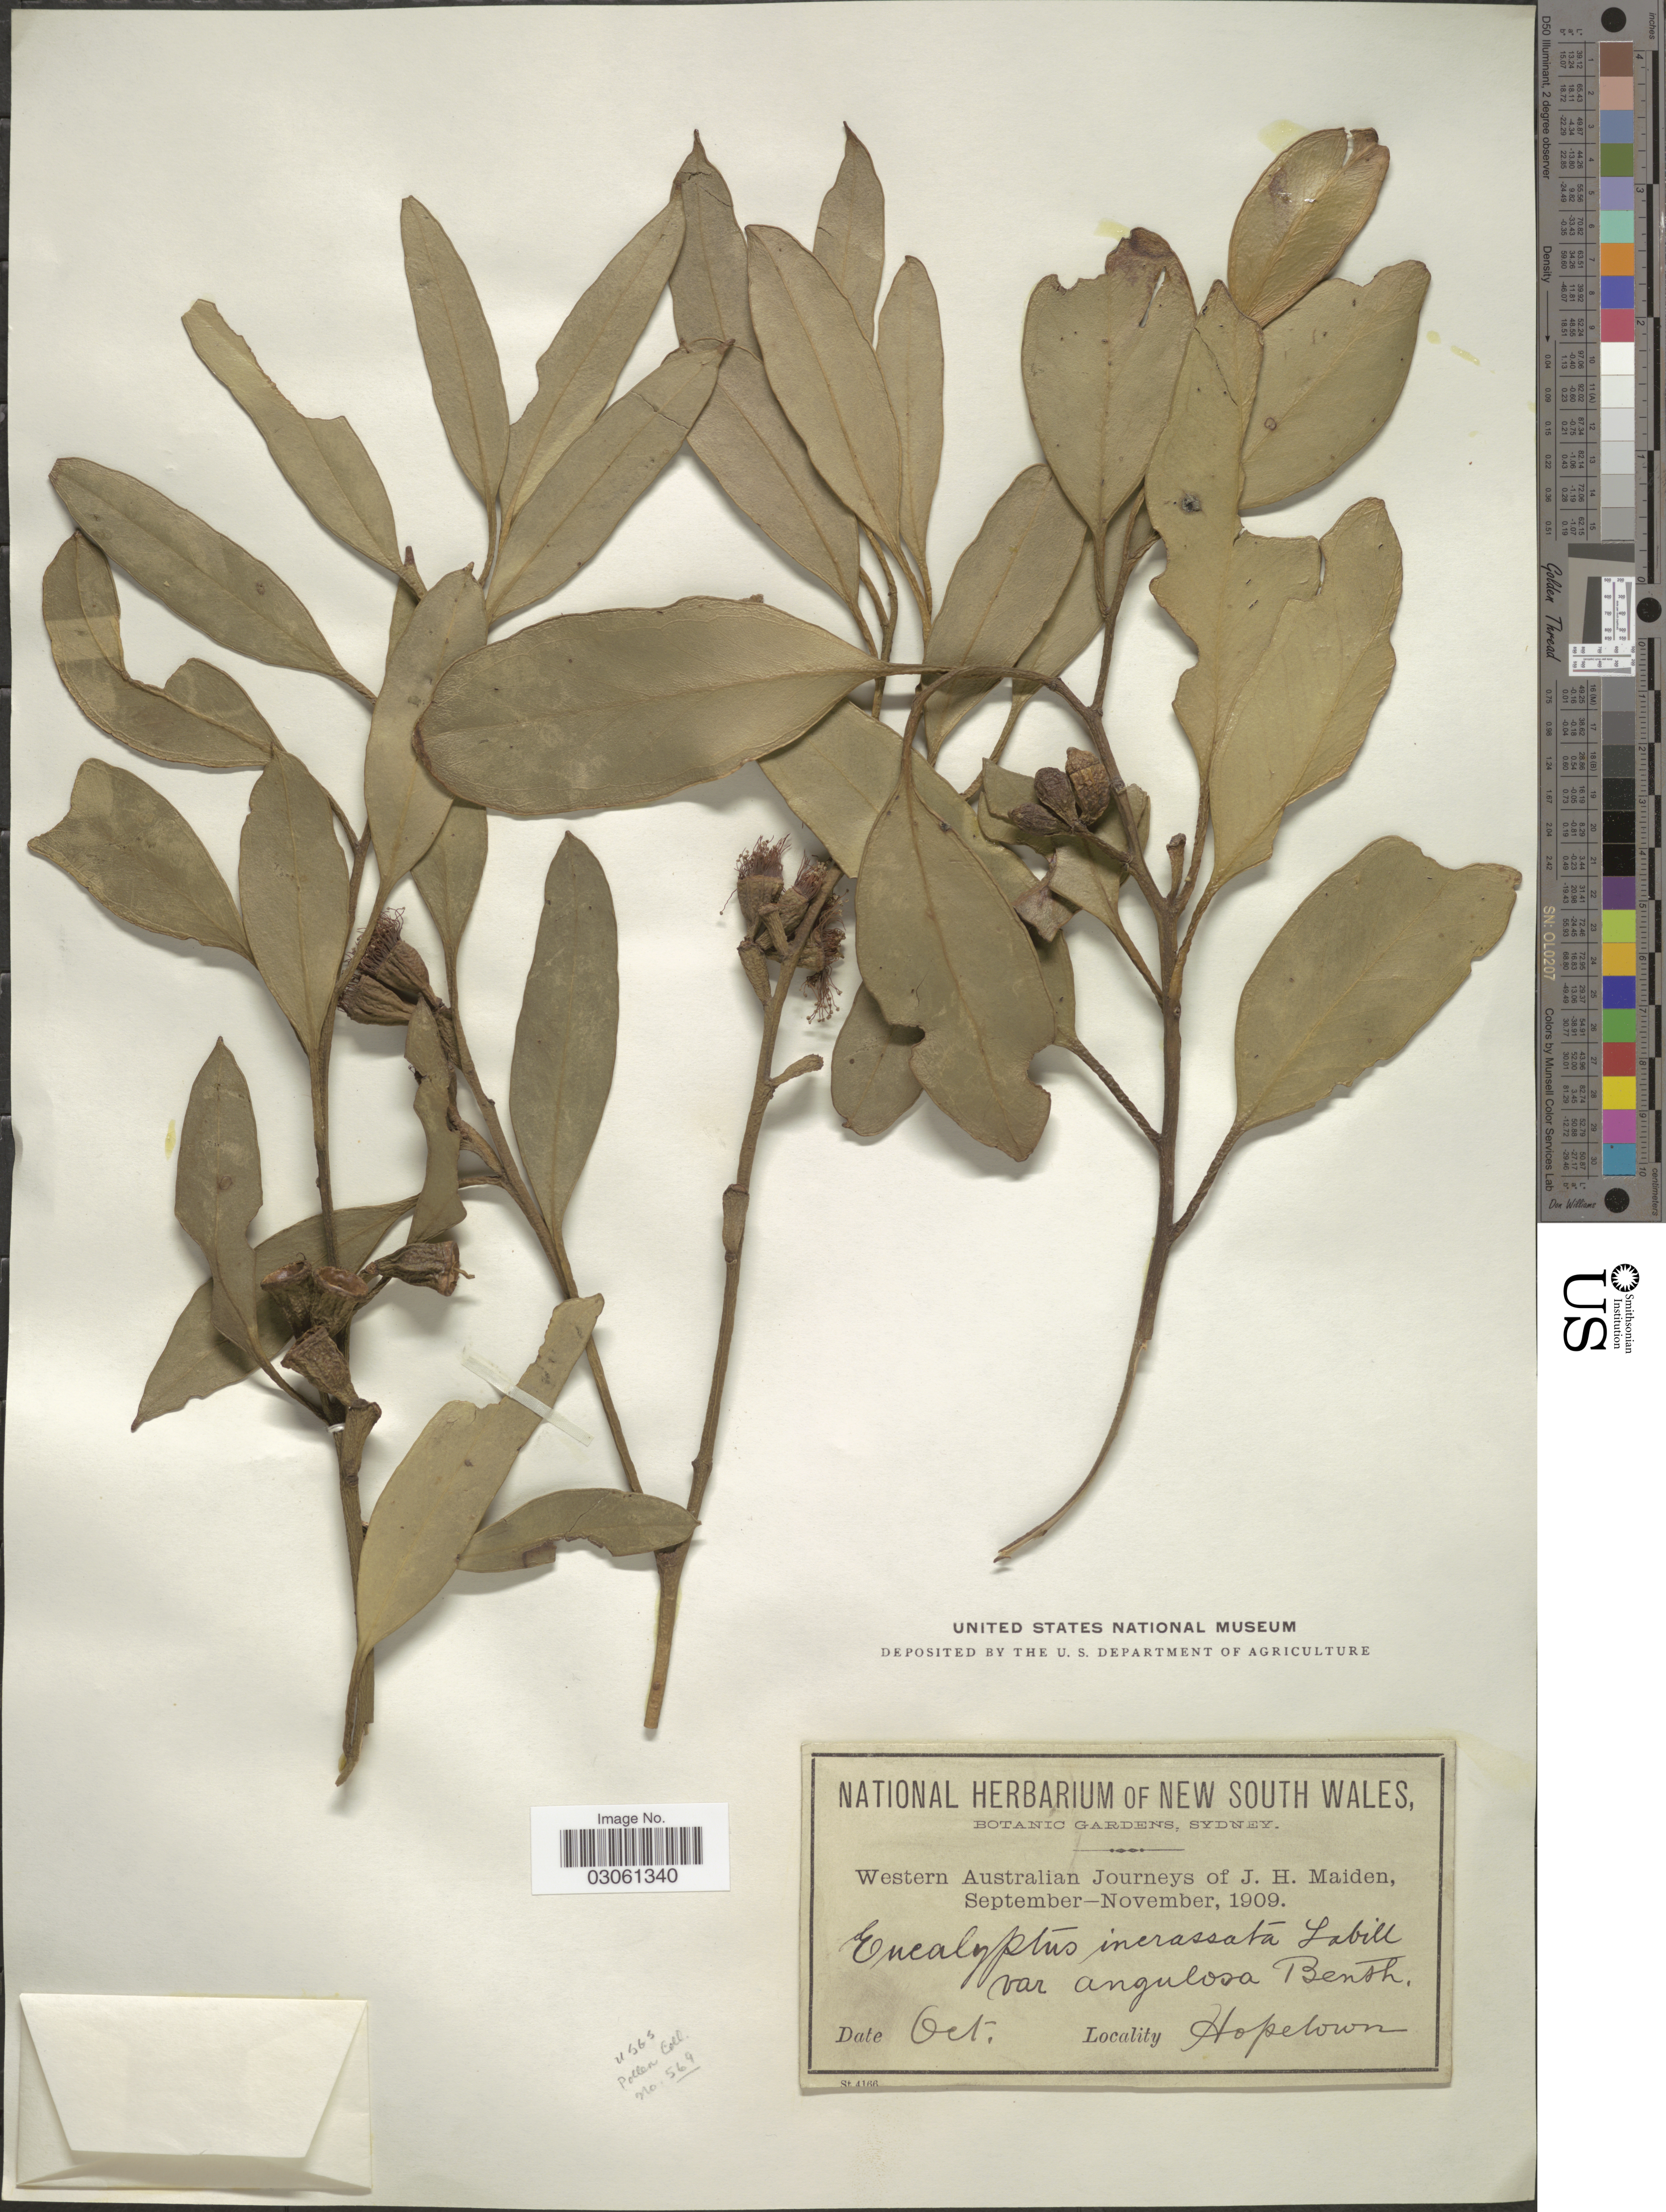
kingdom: Plantae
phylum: Tracheophyta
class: Magnoliopsida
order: Myrtales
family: Myrtaceae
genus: Eucalyptus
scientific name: Eucalyptus incrassata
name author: Labill.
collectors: J. Maiden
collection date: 1909-10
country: Australia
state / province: Western Australia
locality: Hopetown.